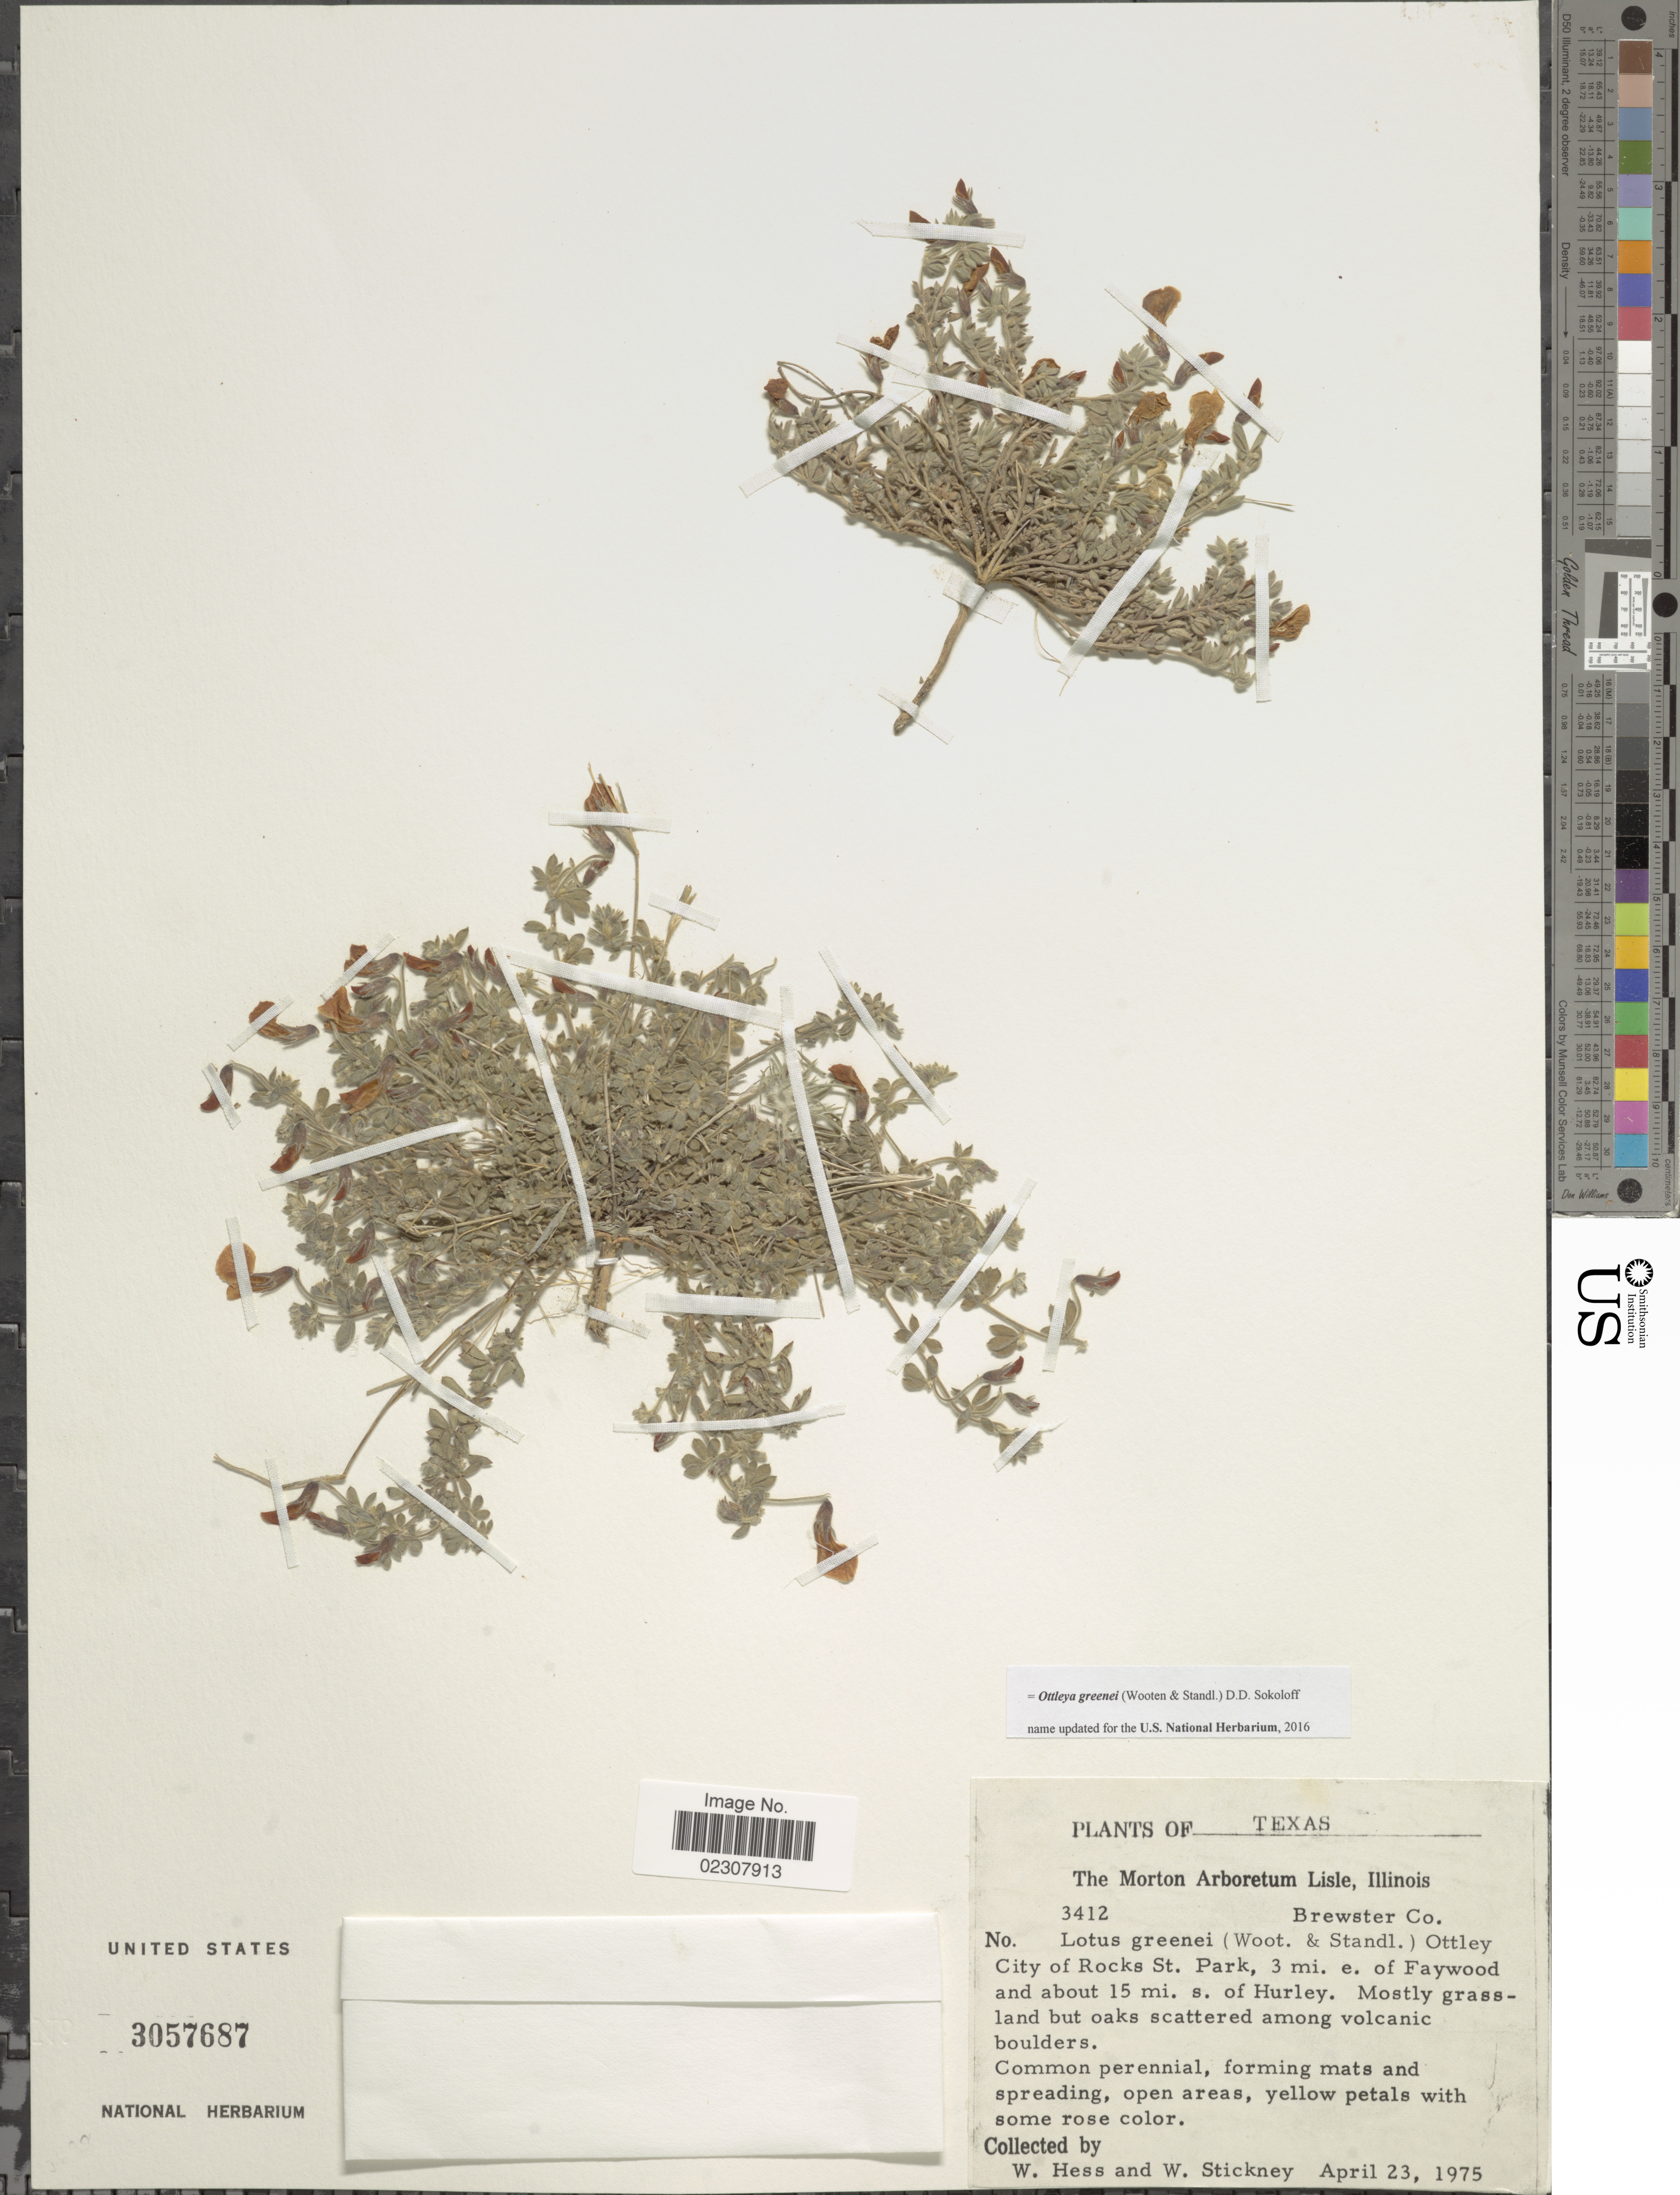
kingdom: Plantae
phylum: Tracheophyta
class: Magnoliopsida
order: Fabales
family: Fabaceae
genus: Ottleya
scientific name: Ottleya greenei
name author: (Wooten & Standl.) D.D. Sokoloff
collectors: W. Hess & W. Stickney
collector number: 3412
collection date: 1975-04-23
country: United States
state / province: Texas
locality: Brewster Co, City of Rocks St Park, 3 mi e. Gaywood and about 15 mi. s. of Hurley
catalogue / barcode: US 3057687